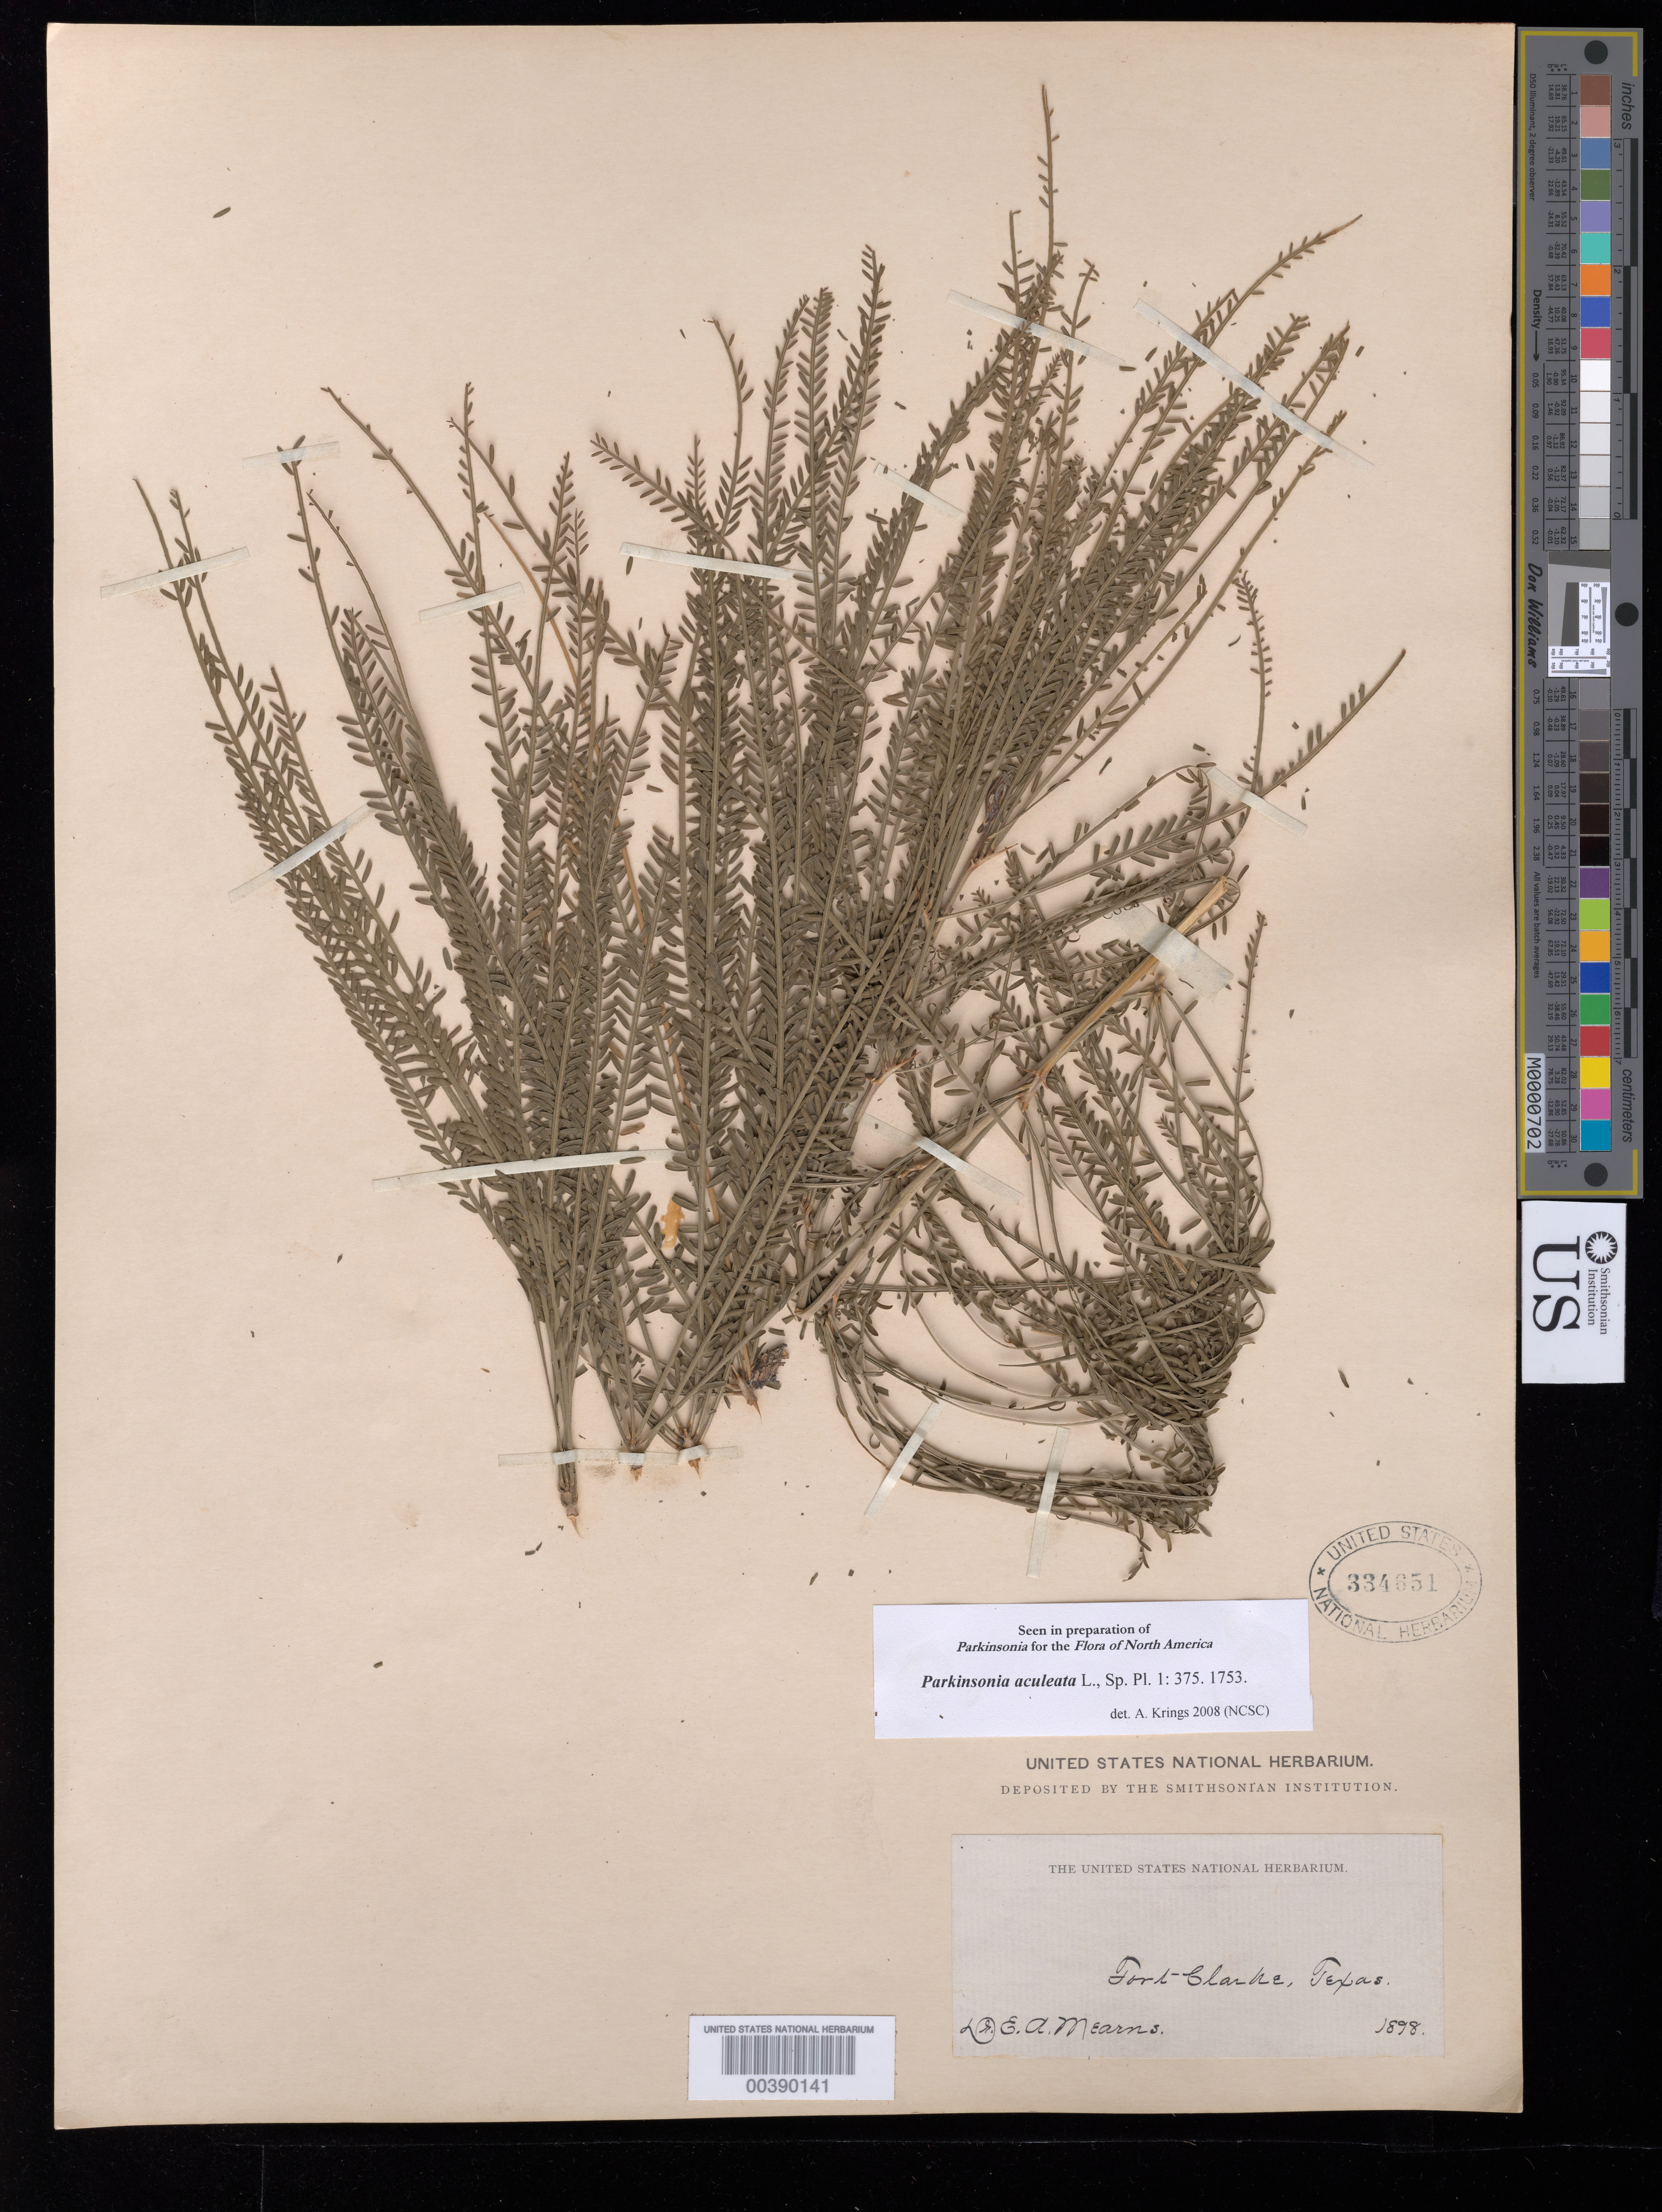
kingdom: Plantae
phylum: Tracheophyta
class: Magnoliopsida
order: Fabales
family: Fabaceae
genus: Parkinsonia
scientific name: Parkinsonia aculeata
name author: L.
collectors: E. A. Mearns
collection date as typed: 1898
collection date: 1898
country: United States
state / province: Texas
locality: Fort clarke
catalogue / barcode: US 334651